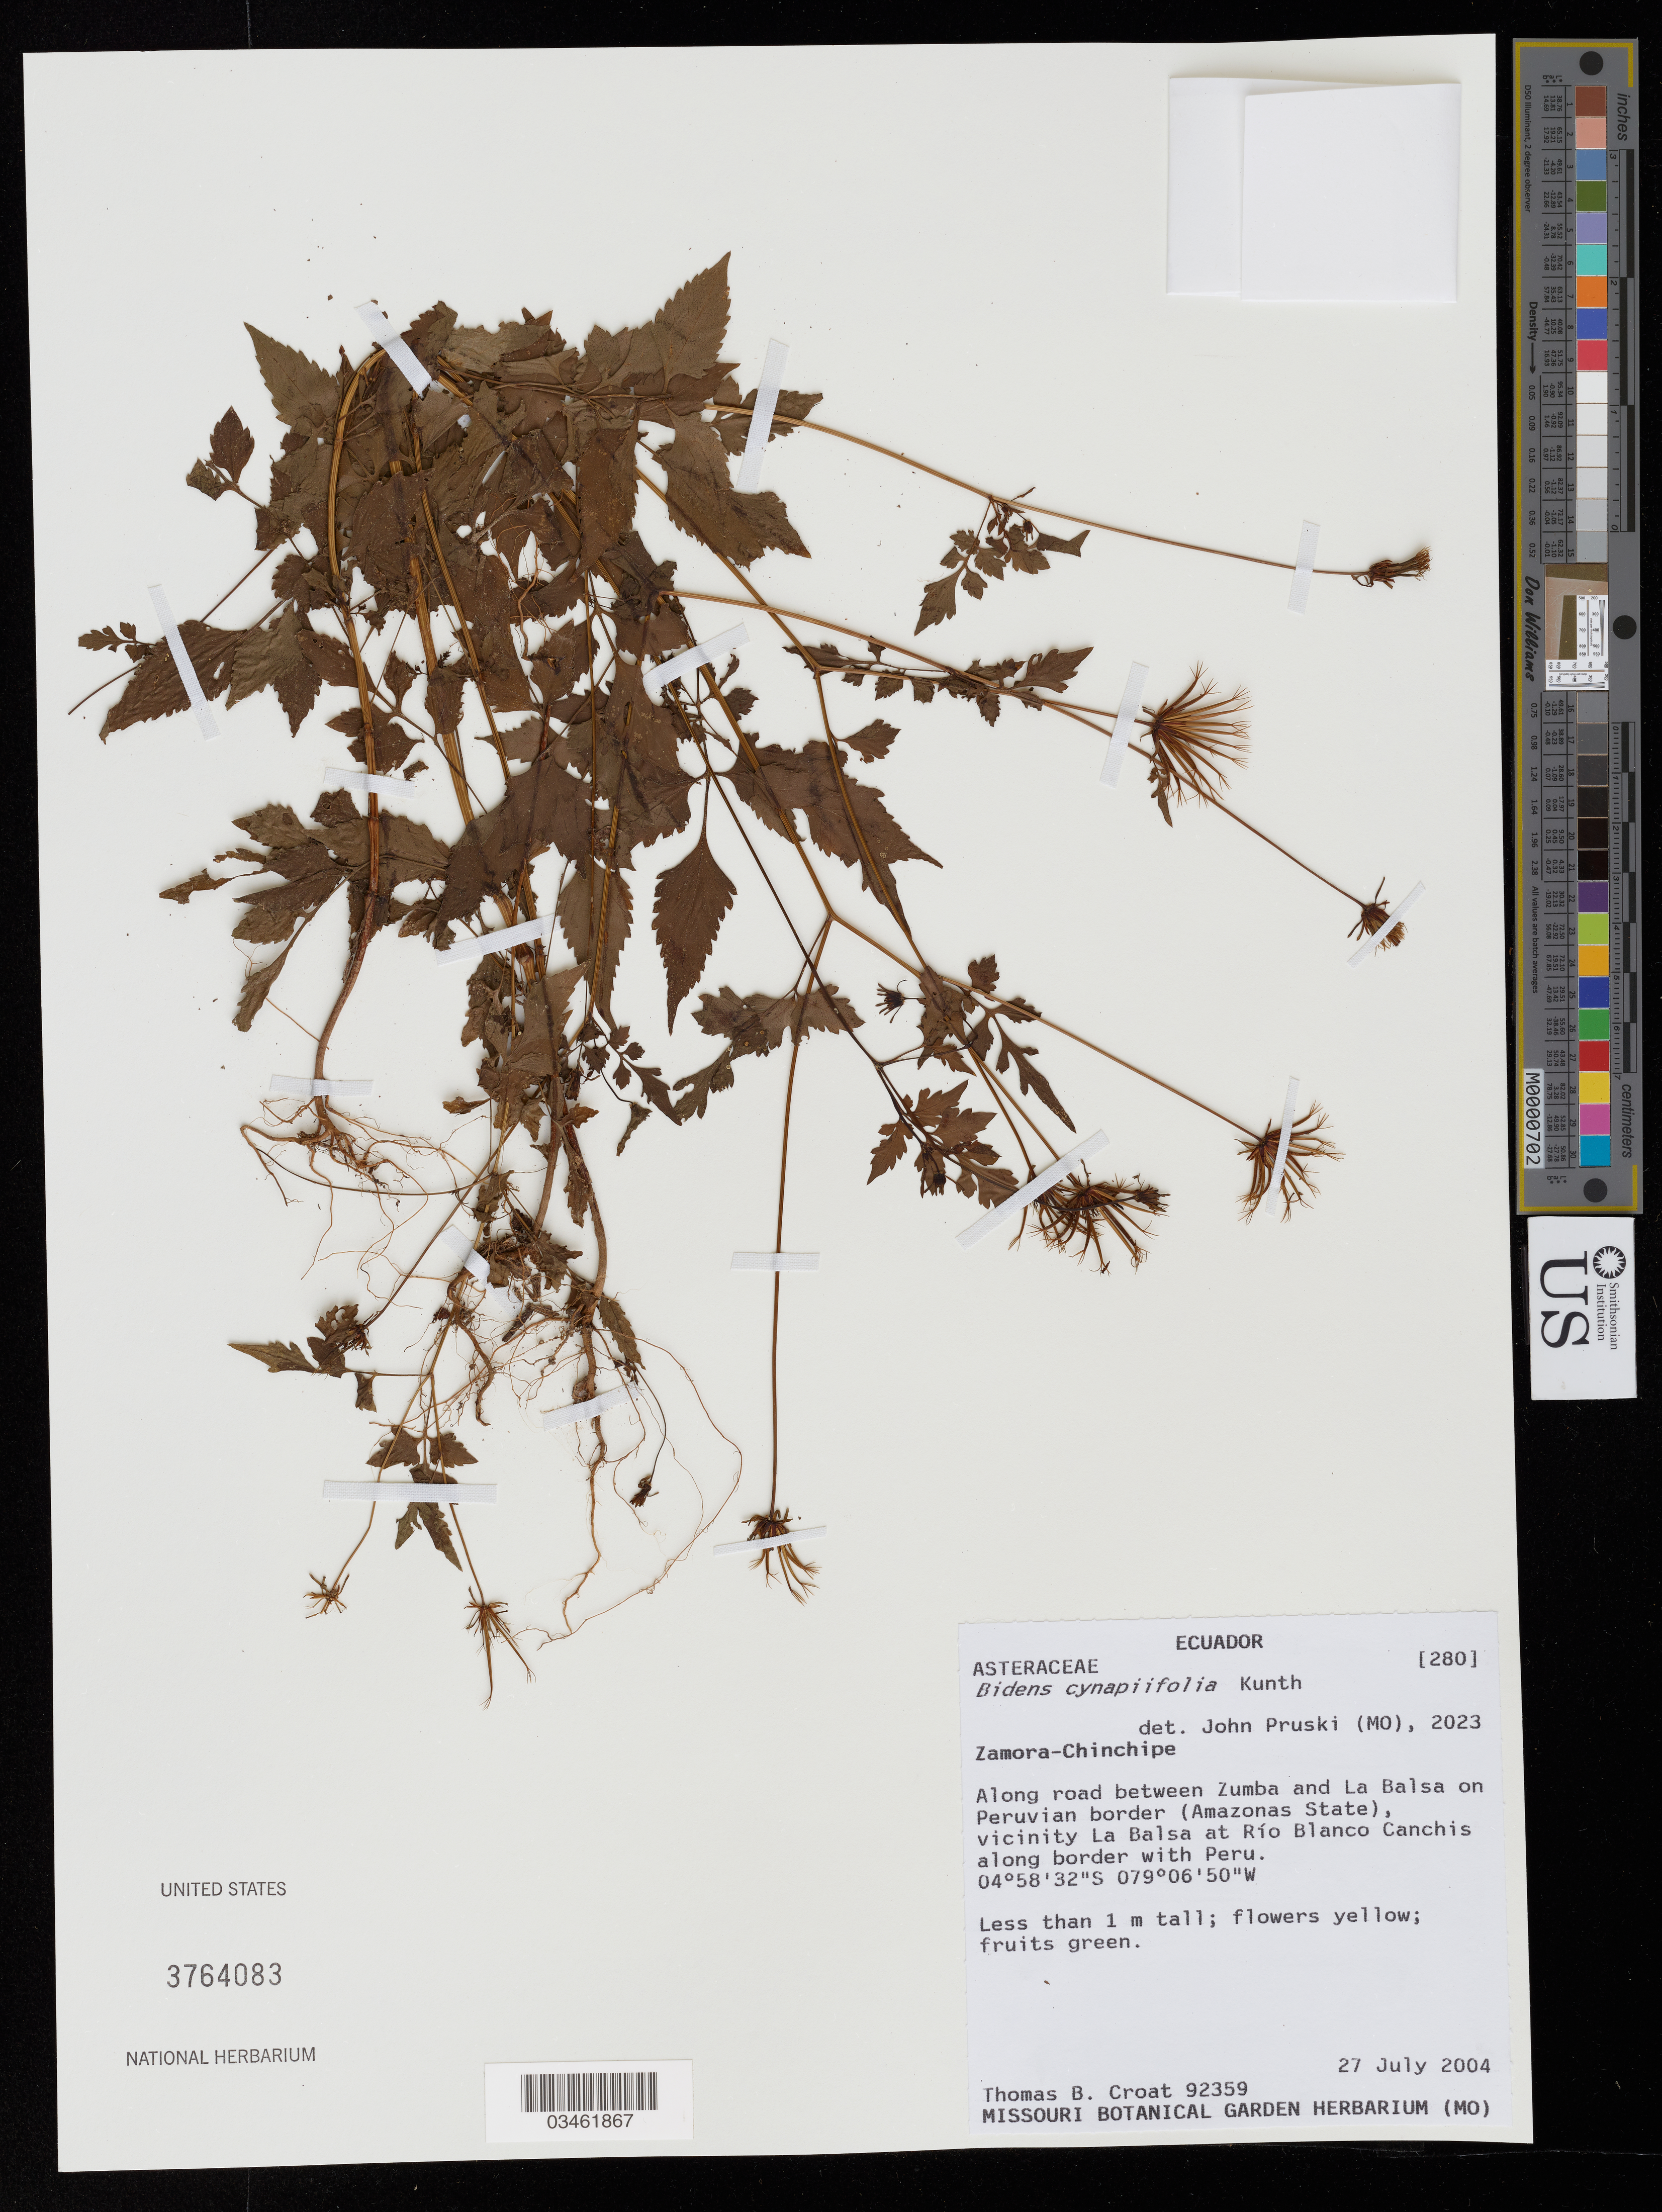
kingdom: Plantae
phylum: Tracheophyta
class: Magnoliopsida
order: Asterales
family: Asteraceae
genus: Bidens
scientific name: Bidens cynapifolia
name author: Kunth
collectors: T. B. Croat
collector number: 92359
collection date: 2004-07-27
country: Ecuador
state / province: Zamora-Chinchipe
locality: Zamora-Chinchipe. Along road between Zumba and La Balsa on Peruvian border (Amazonas State), vicinity of La Balsa at Río Blanco Canchis along border with Peru.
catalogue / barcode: US 3764083